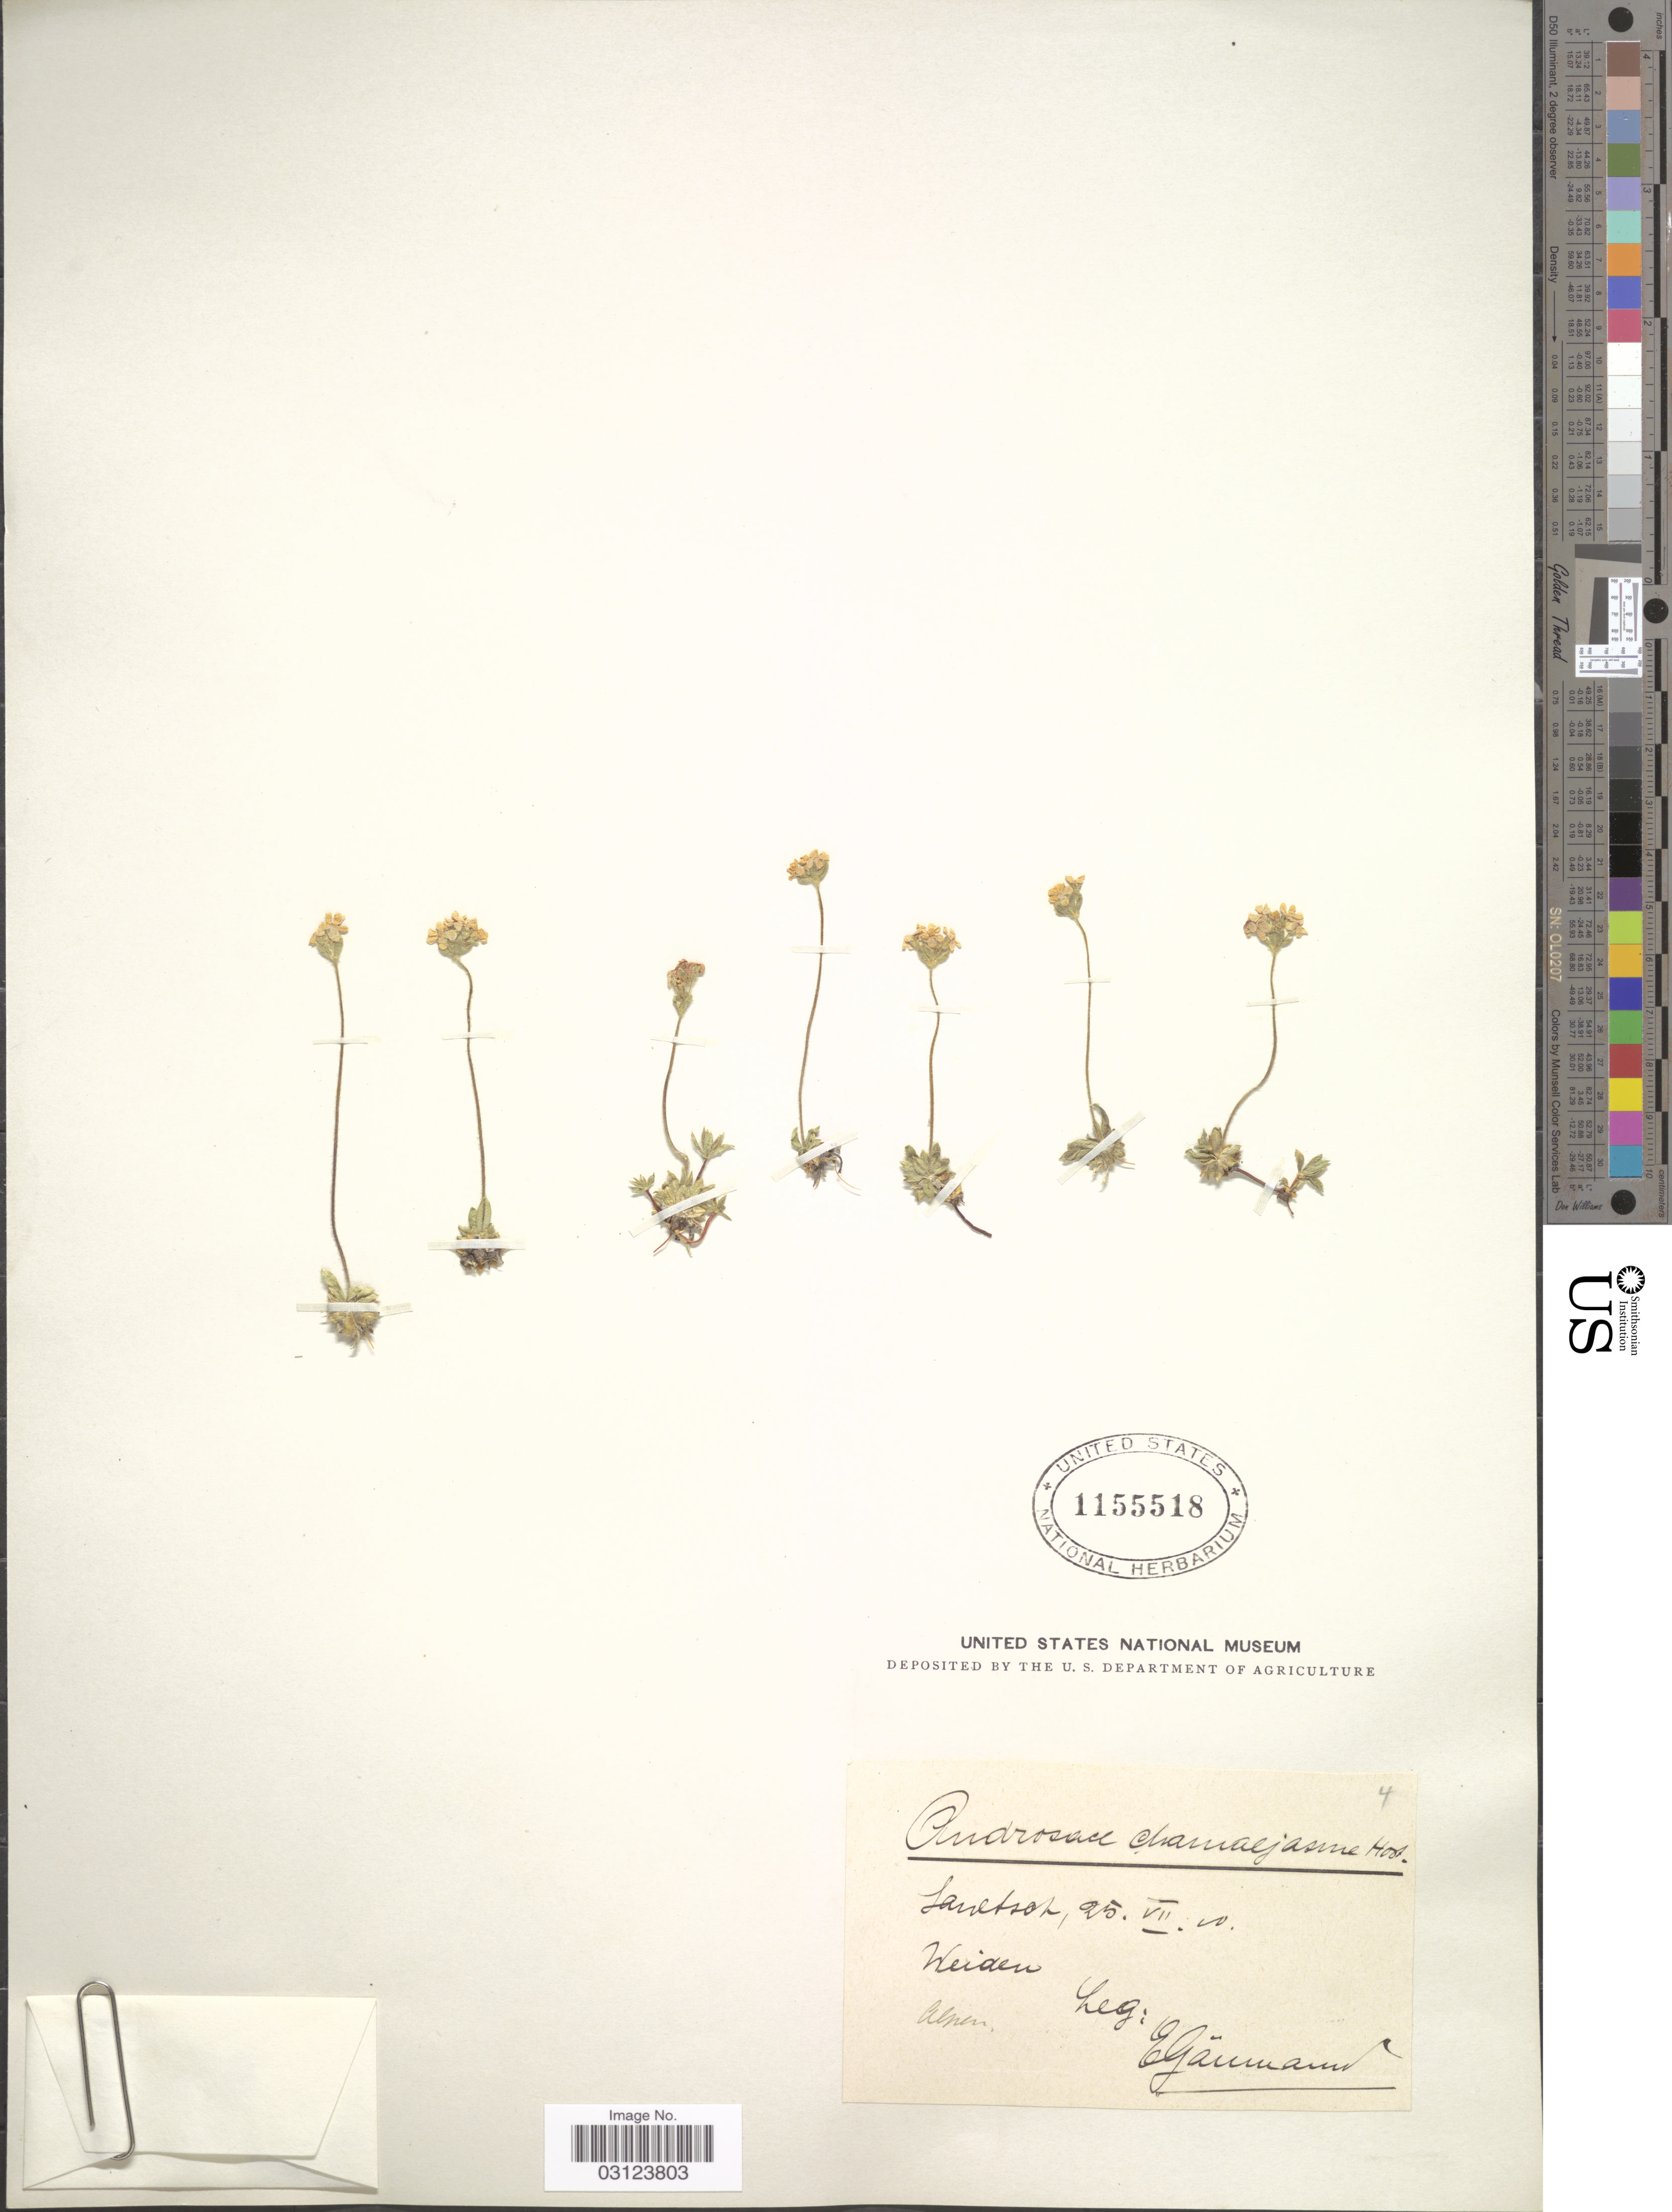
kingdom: Plantae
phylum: Tracheophyta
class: Magnoliopsida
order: Ericales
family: Primulaceae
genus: Androsace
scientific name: Androsace chamaejasme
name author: Wulfen ex Host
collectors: E. Gaumann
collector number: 4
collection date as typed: Transcribed d/m/y: 25/7/10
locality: Sanetsoh [interpreted], Weiden.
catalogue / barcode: US 1155518